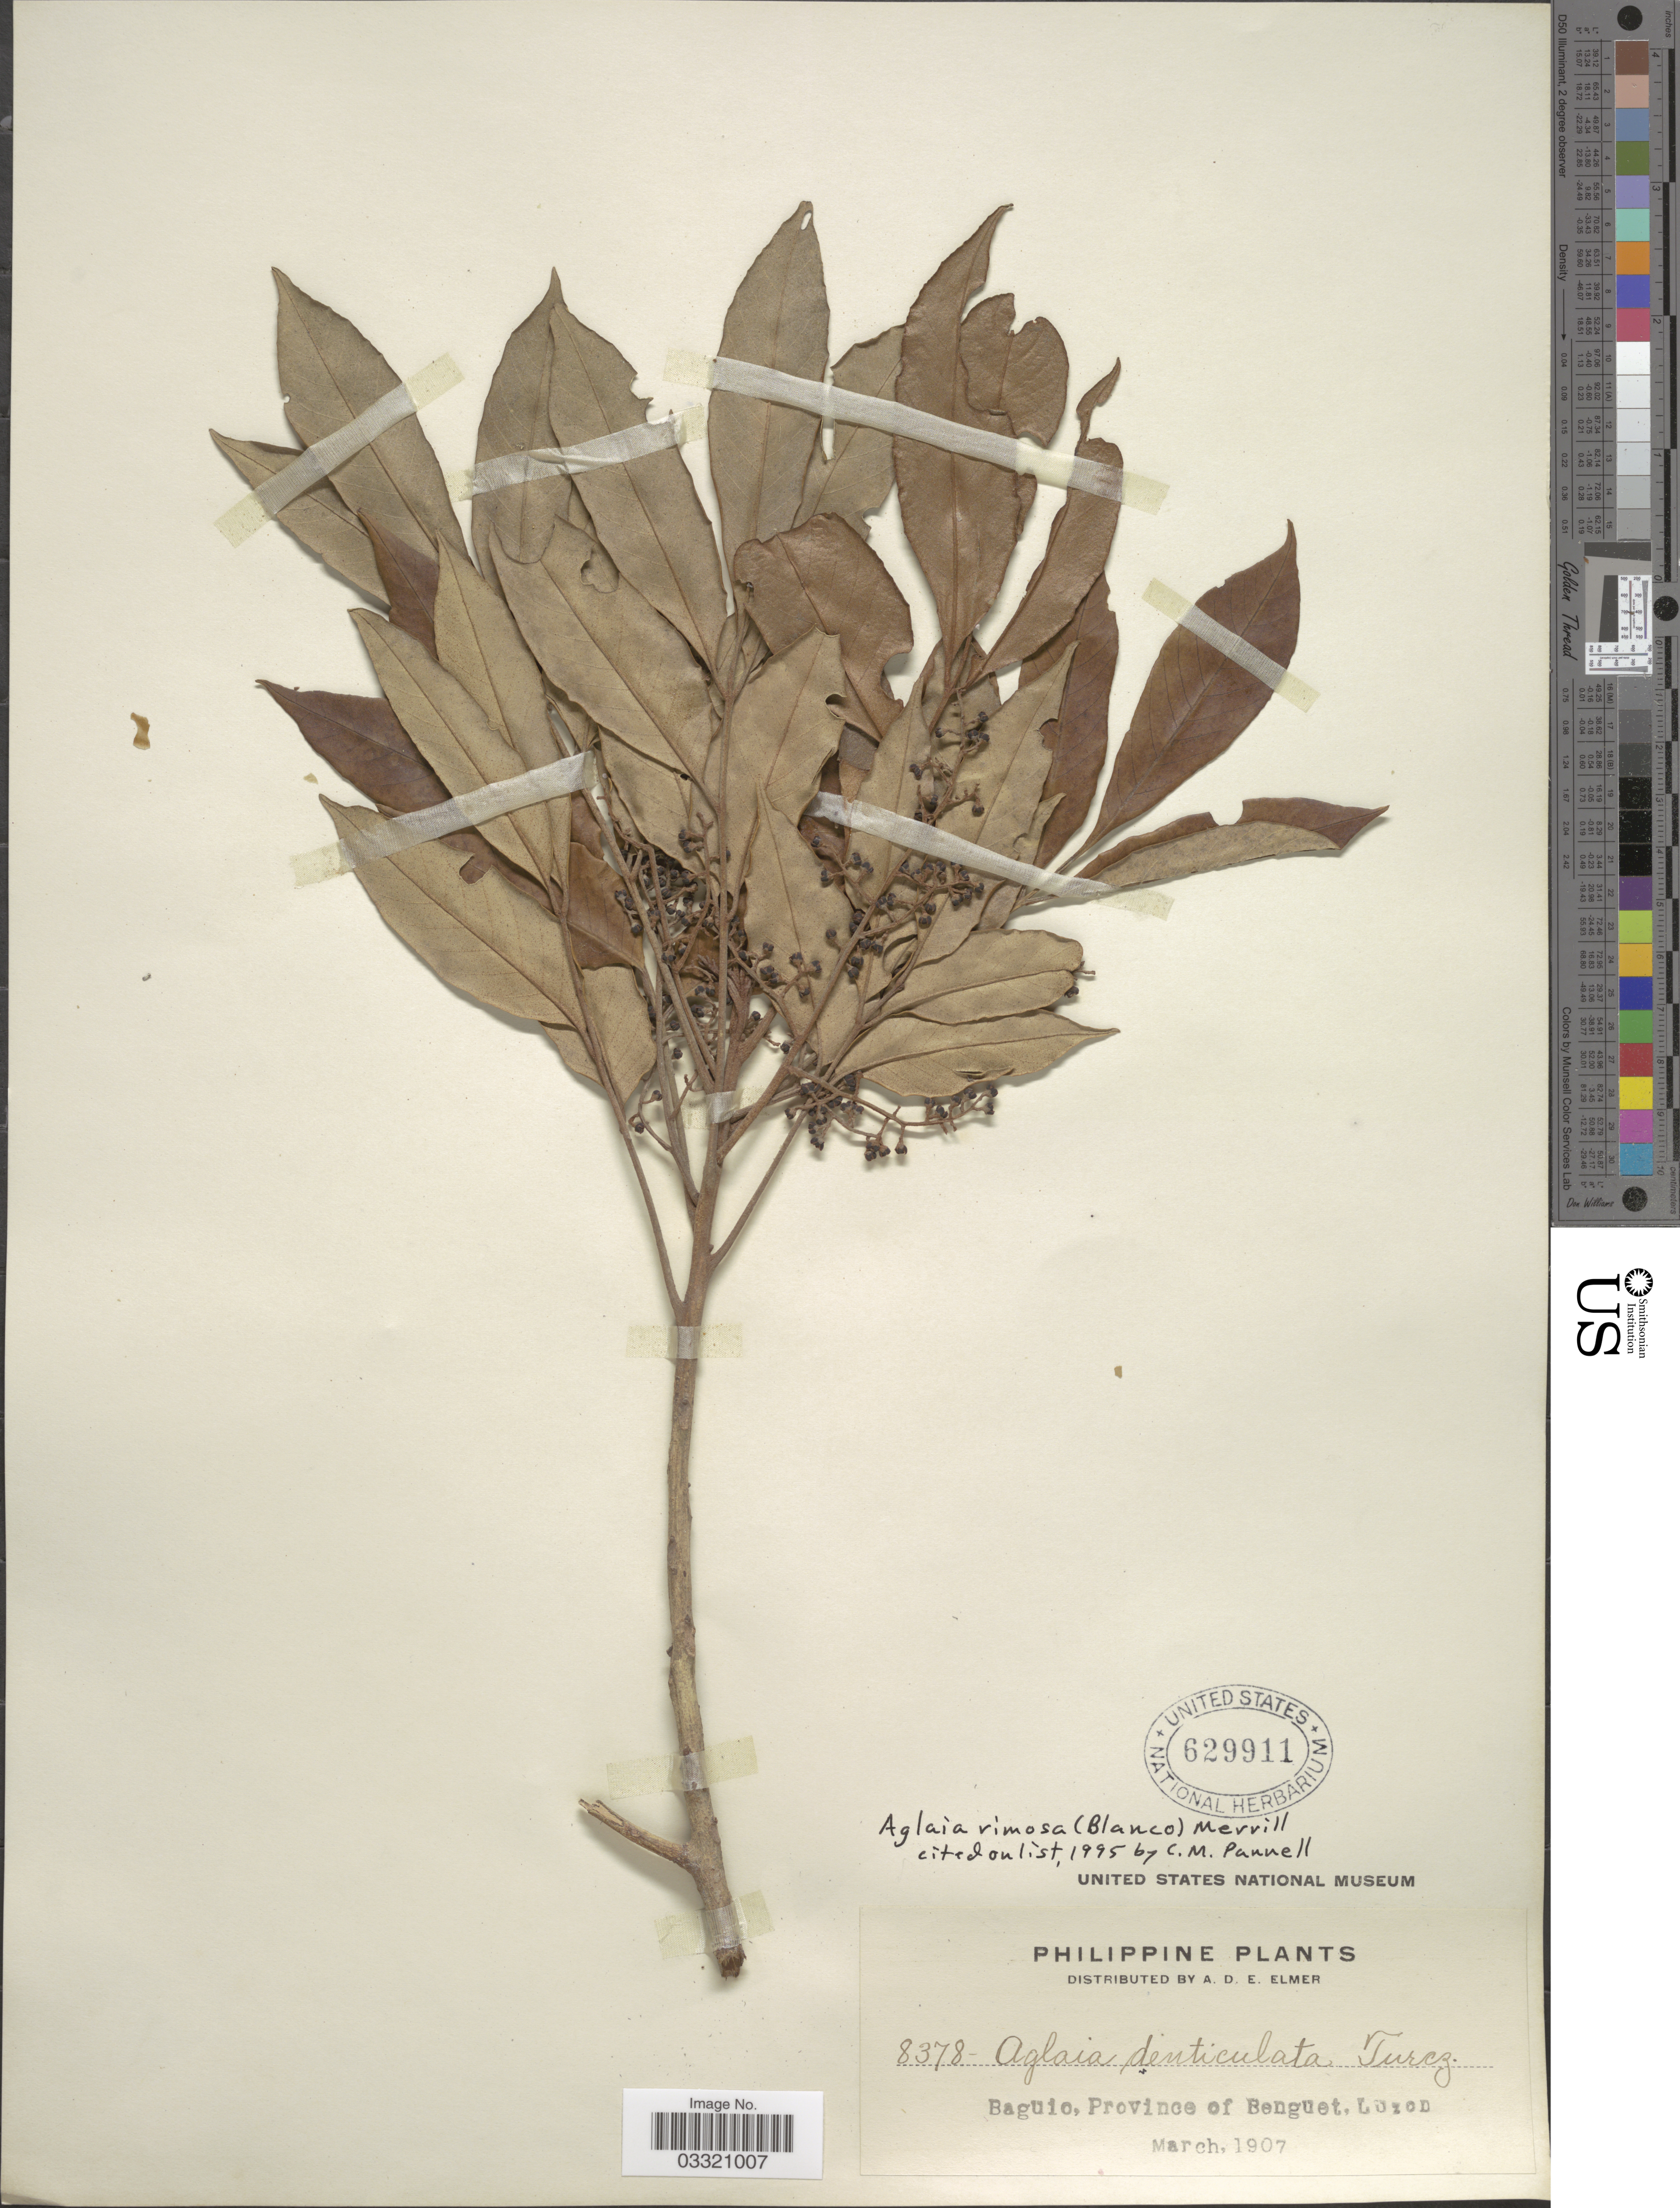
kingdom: Plantae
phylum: Tracheophyta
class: Magnoliopsida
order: Sapindales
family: Meliaceae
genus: Aglaia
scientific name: Aglaia rimosa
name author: (Blanco) Merr.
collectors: A. D. E. Elmer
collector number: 8378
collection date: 1907-03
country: Philippines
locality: Baguio, Province of Benguet, Luzon.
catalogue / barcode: US 629911